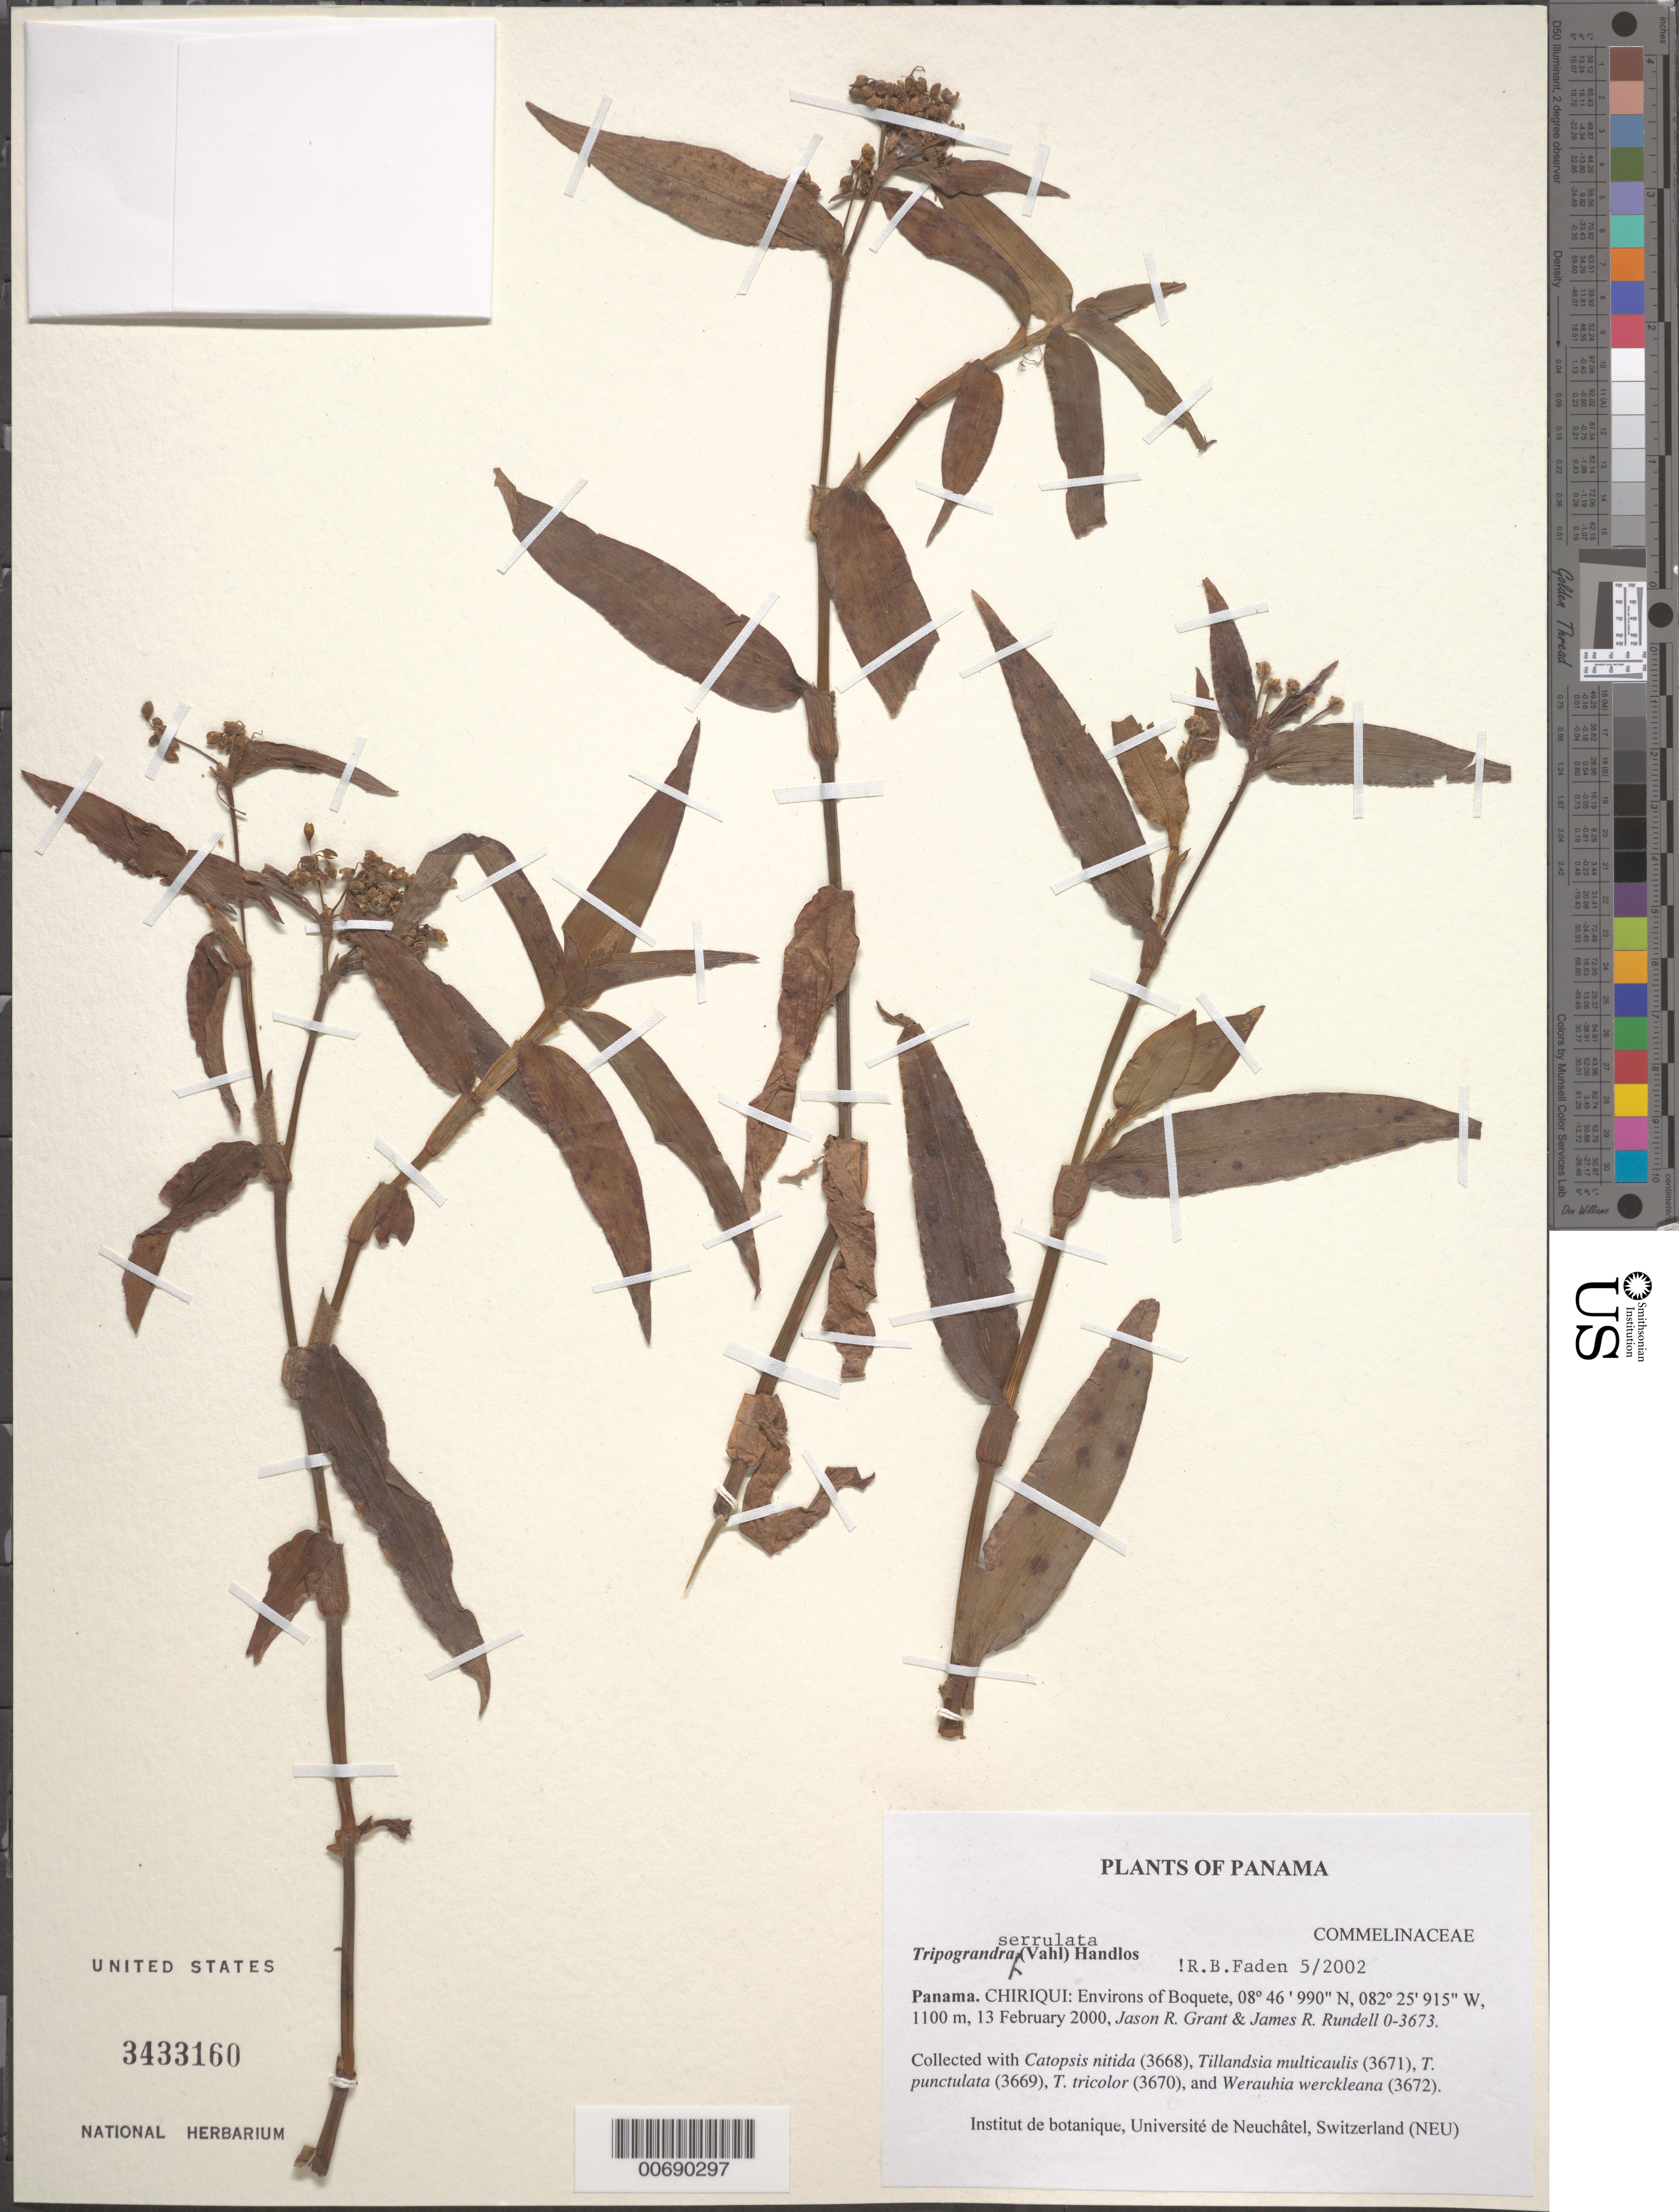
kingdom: Plantae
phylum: Tracheophyta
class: Liliopsida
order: Commelinales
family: Commelinaceae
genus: Tripogandra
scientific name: Tripogandra serrulata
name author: (Vahl) Handlos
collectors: J. R. Grant & J. R. Rundell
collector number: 0-3673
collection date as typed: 13 Feb 2000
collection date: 2000-02-13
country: Panama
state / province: Chiriquí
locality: Boquete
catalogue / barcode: US 3433160